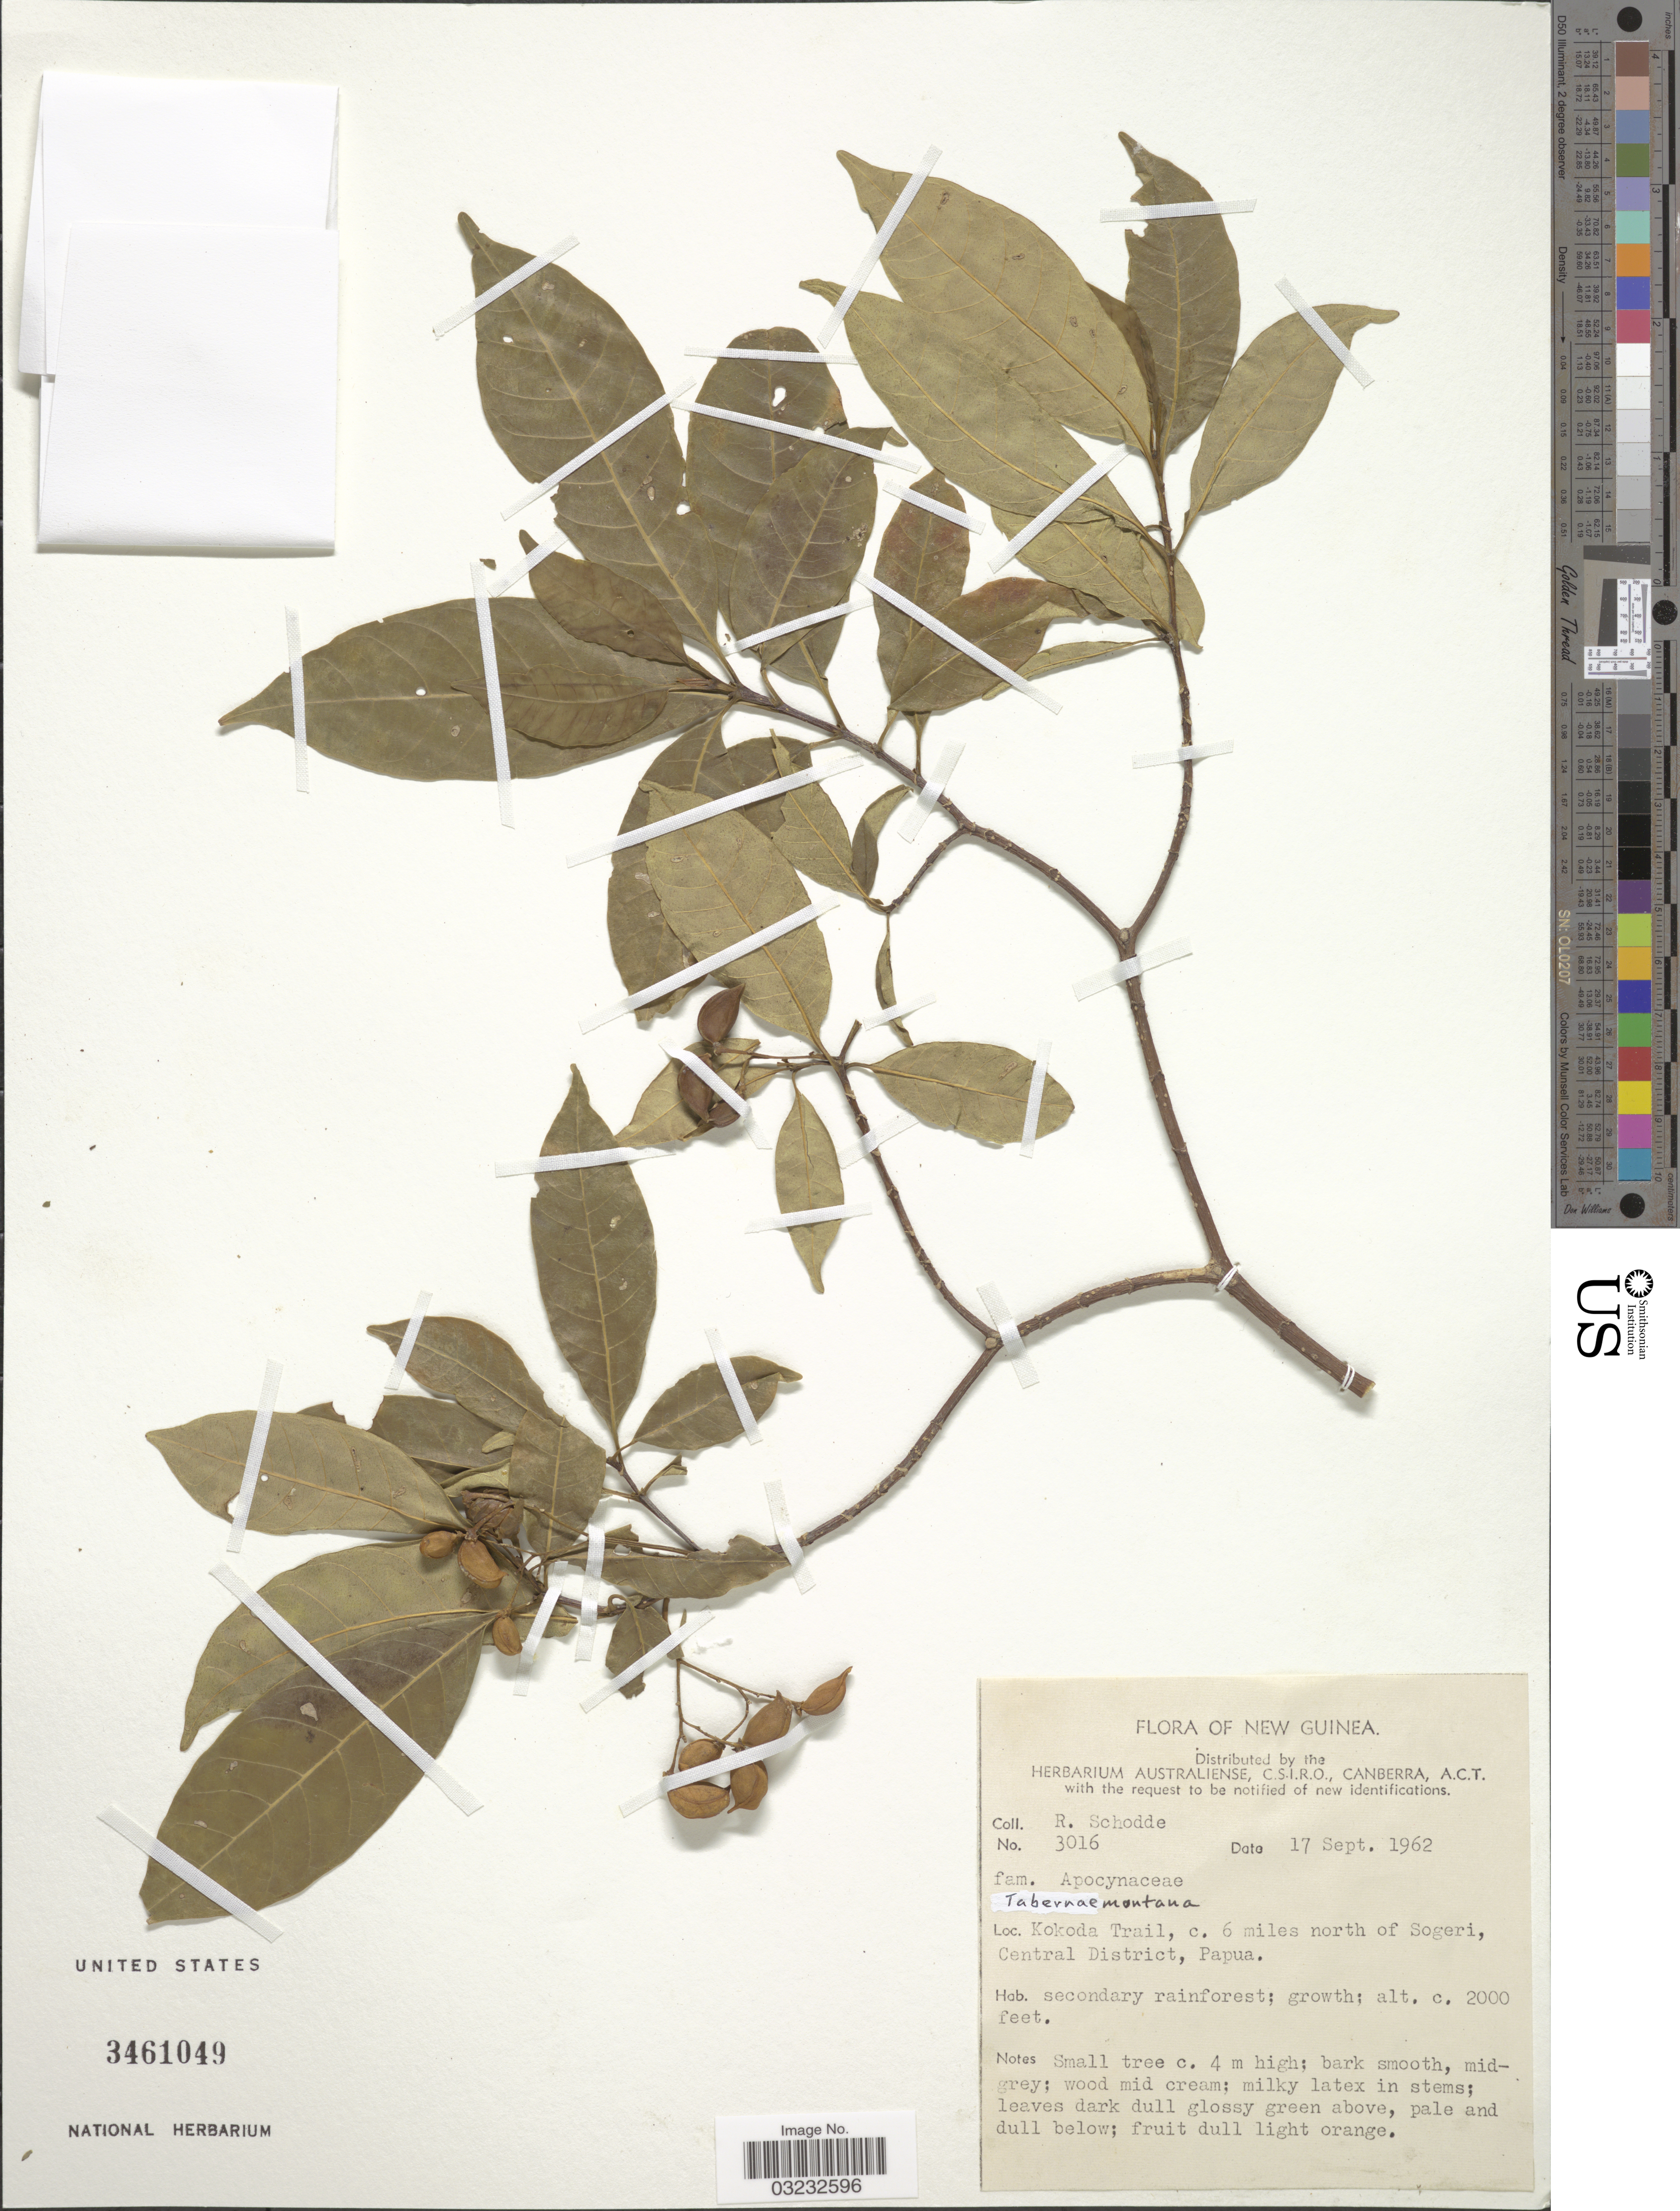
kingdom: Plantae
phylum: Tracheophyta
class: Magnoliopsida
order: Gentianales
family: Apocynaceae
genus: Tabernaemontana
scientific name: Tabernaemontana sp.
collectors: R. Schodde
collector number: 3016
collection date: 1962-09-17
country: Papua New Guinea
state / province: Central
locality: New Guinea, Kokoda Trail, c. 6 miles north of Sogeri, Central District, Papua.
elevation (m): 610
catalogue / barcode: US 3461049